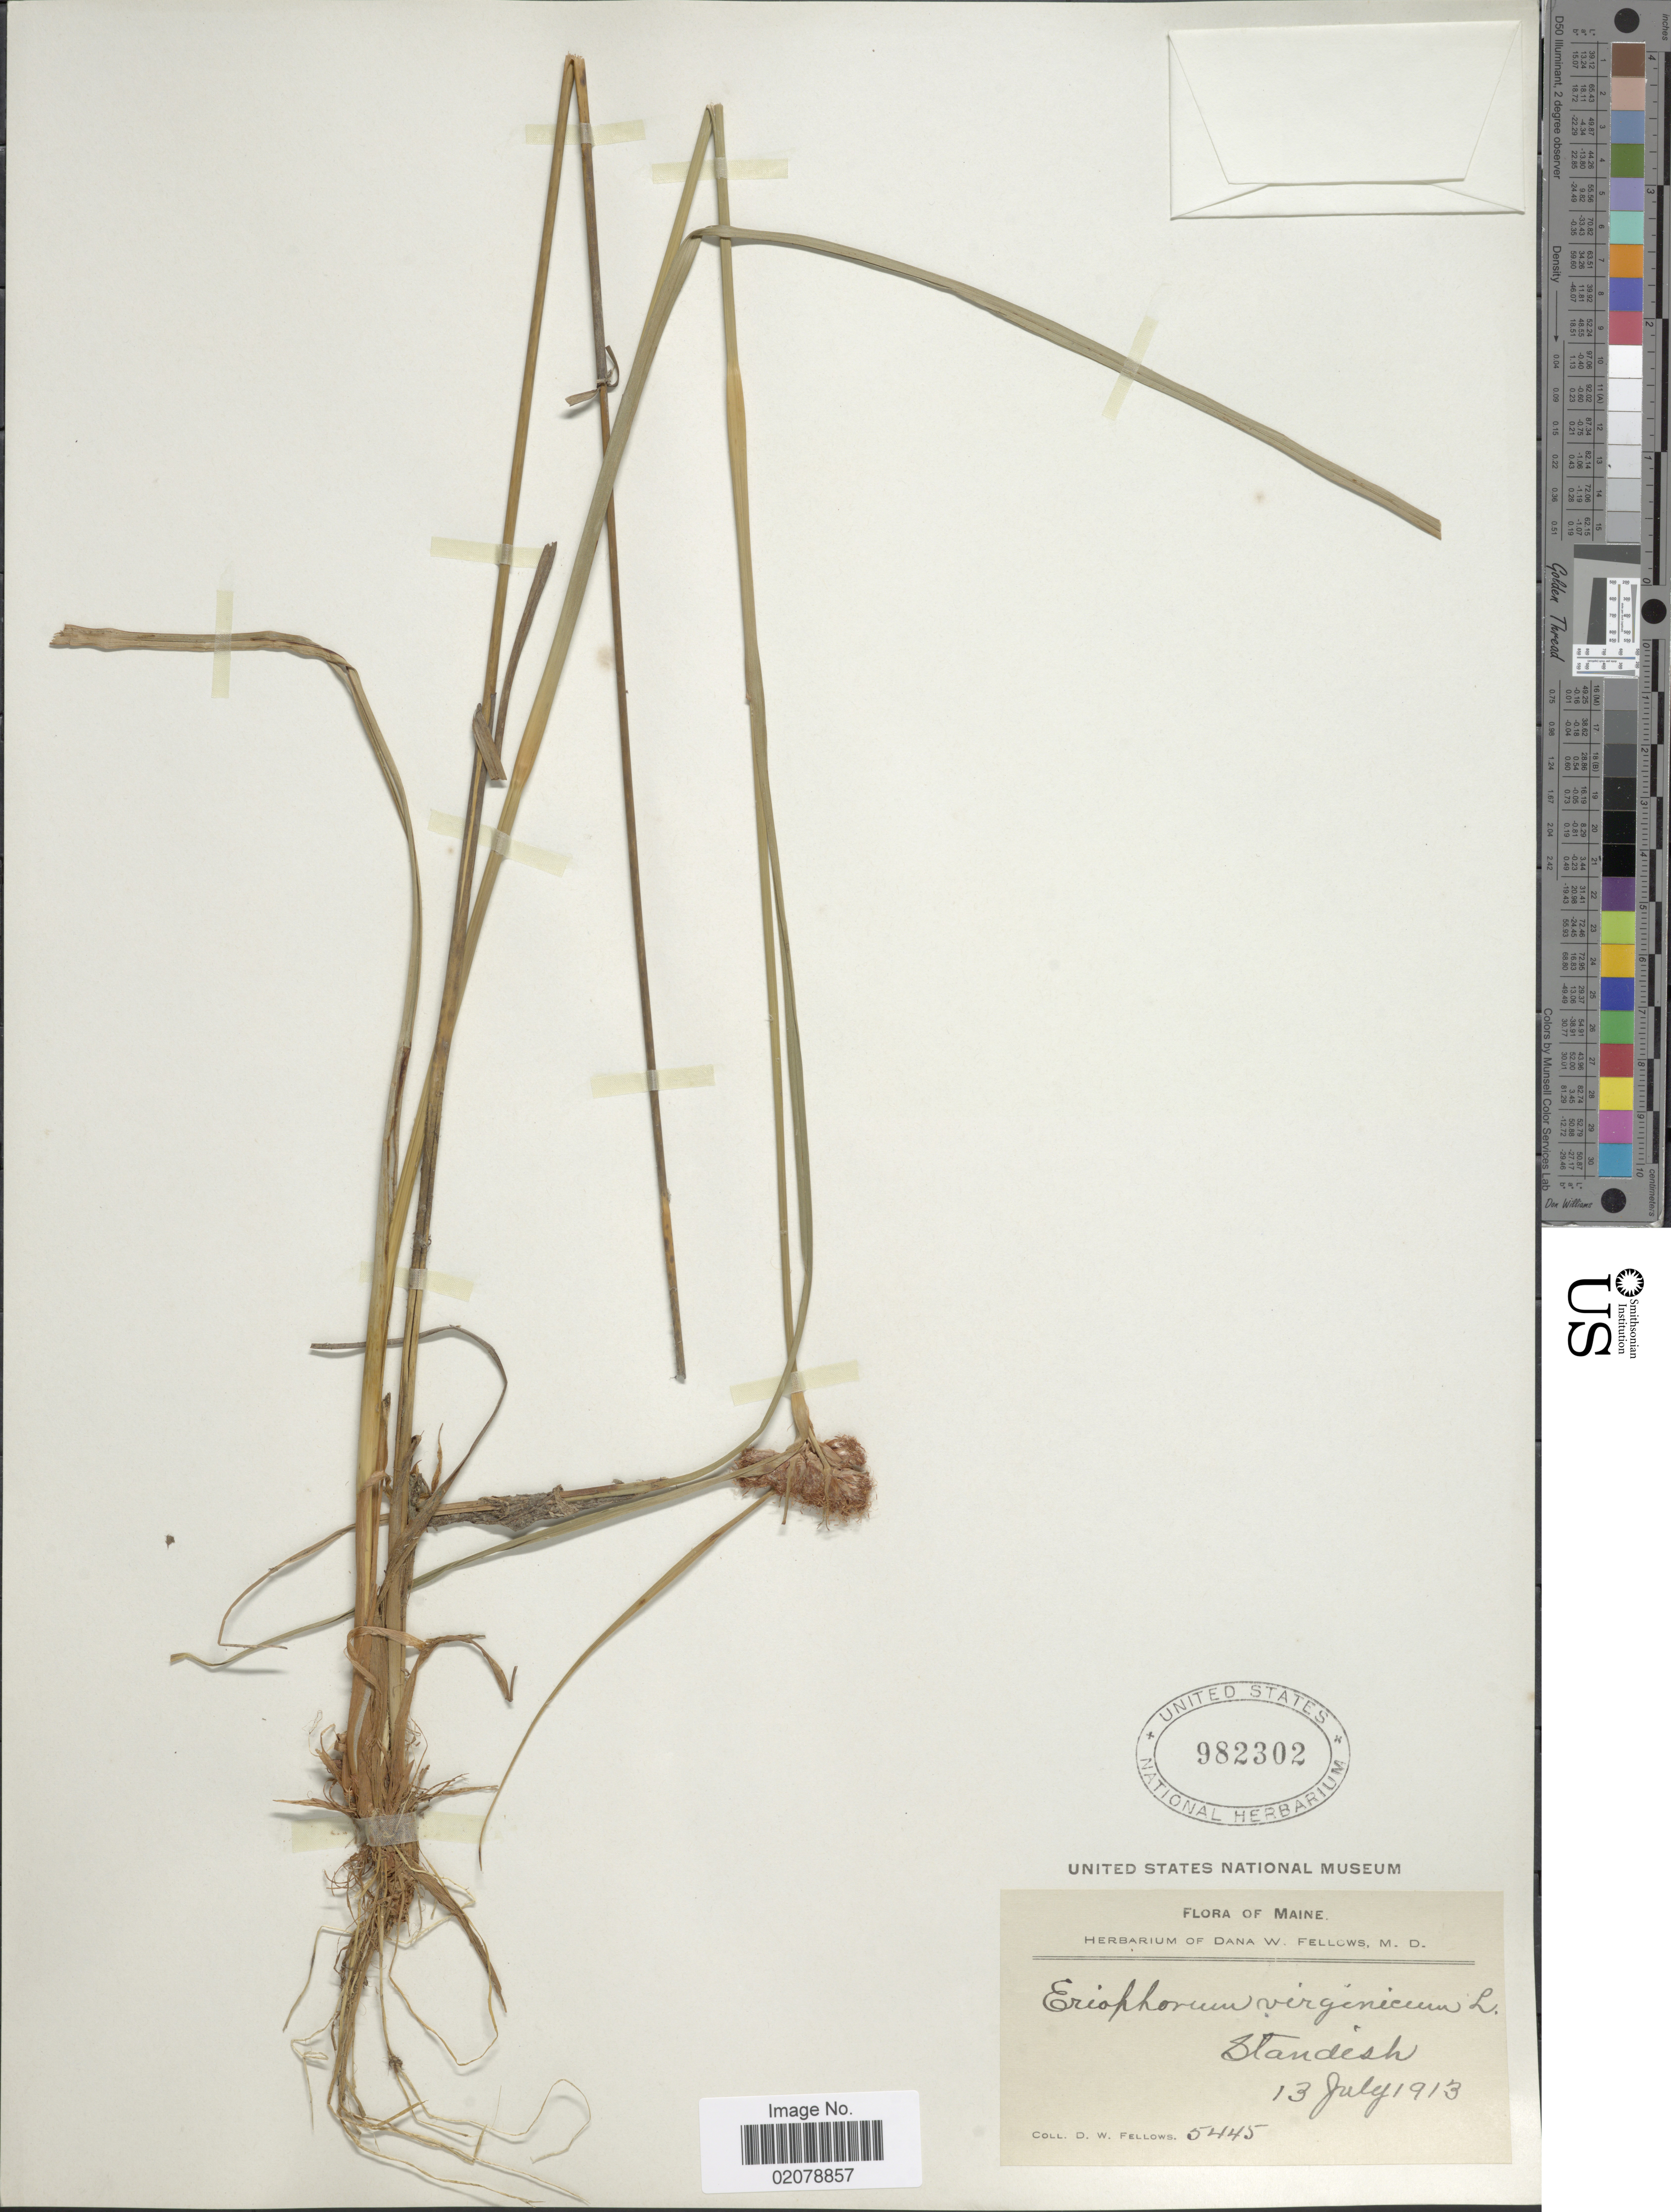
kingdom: Plantae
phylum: Tracheophyta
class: Liliopsida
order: Poales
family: Cyperaceae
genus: Eriophorum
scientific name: Eriophorum virginicum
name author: L.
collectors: D. W. Fellows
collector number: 5445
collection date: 1913-07-13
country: United States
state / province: Maine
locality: Standish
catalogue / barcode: US 982302